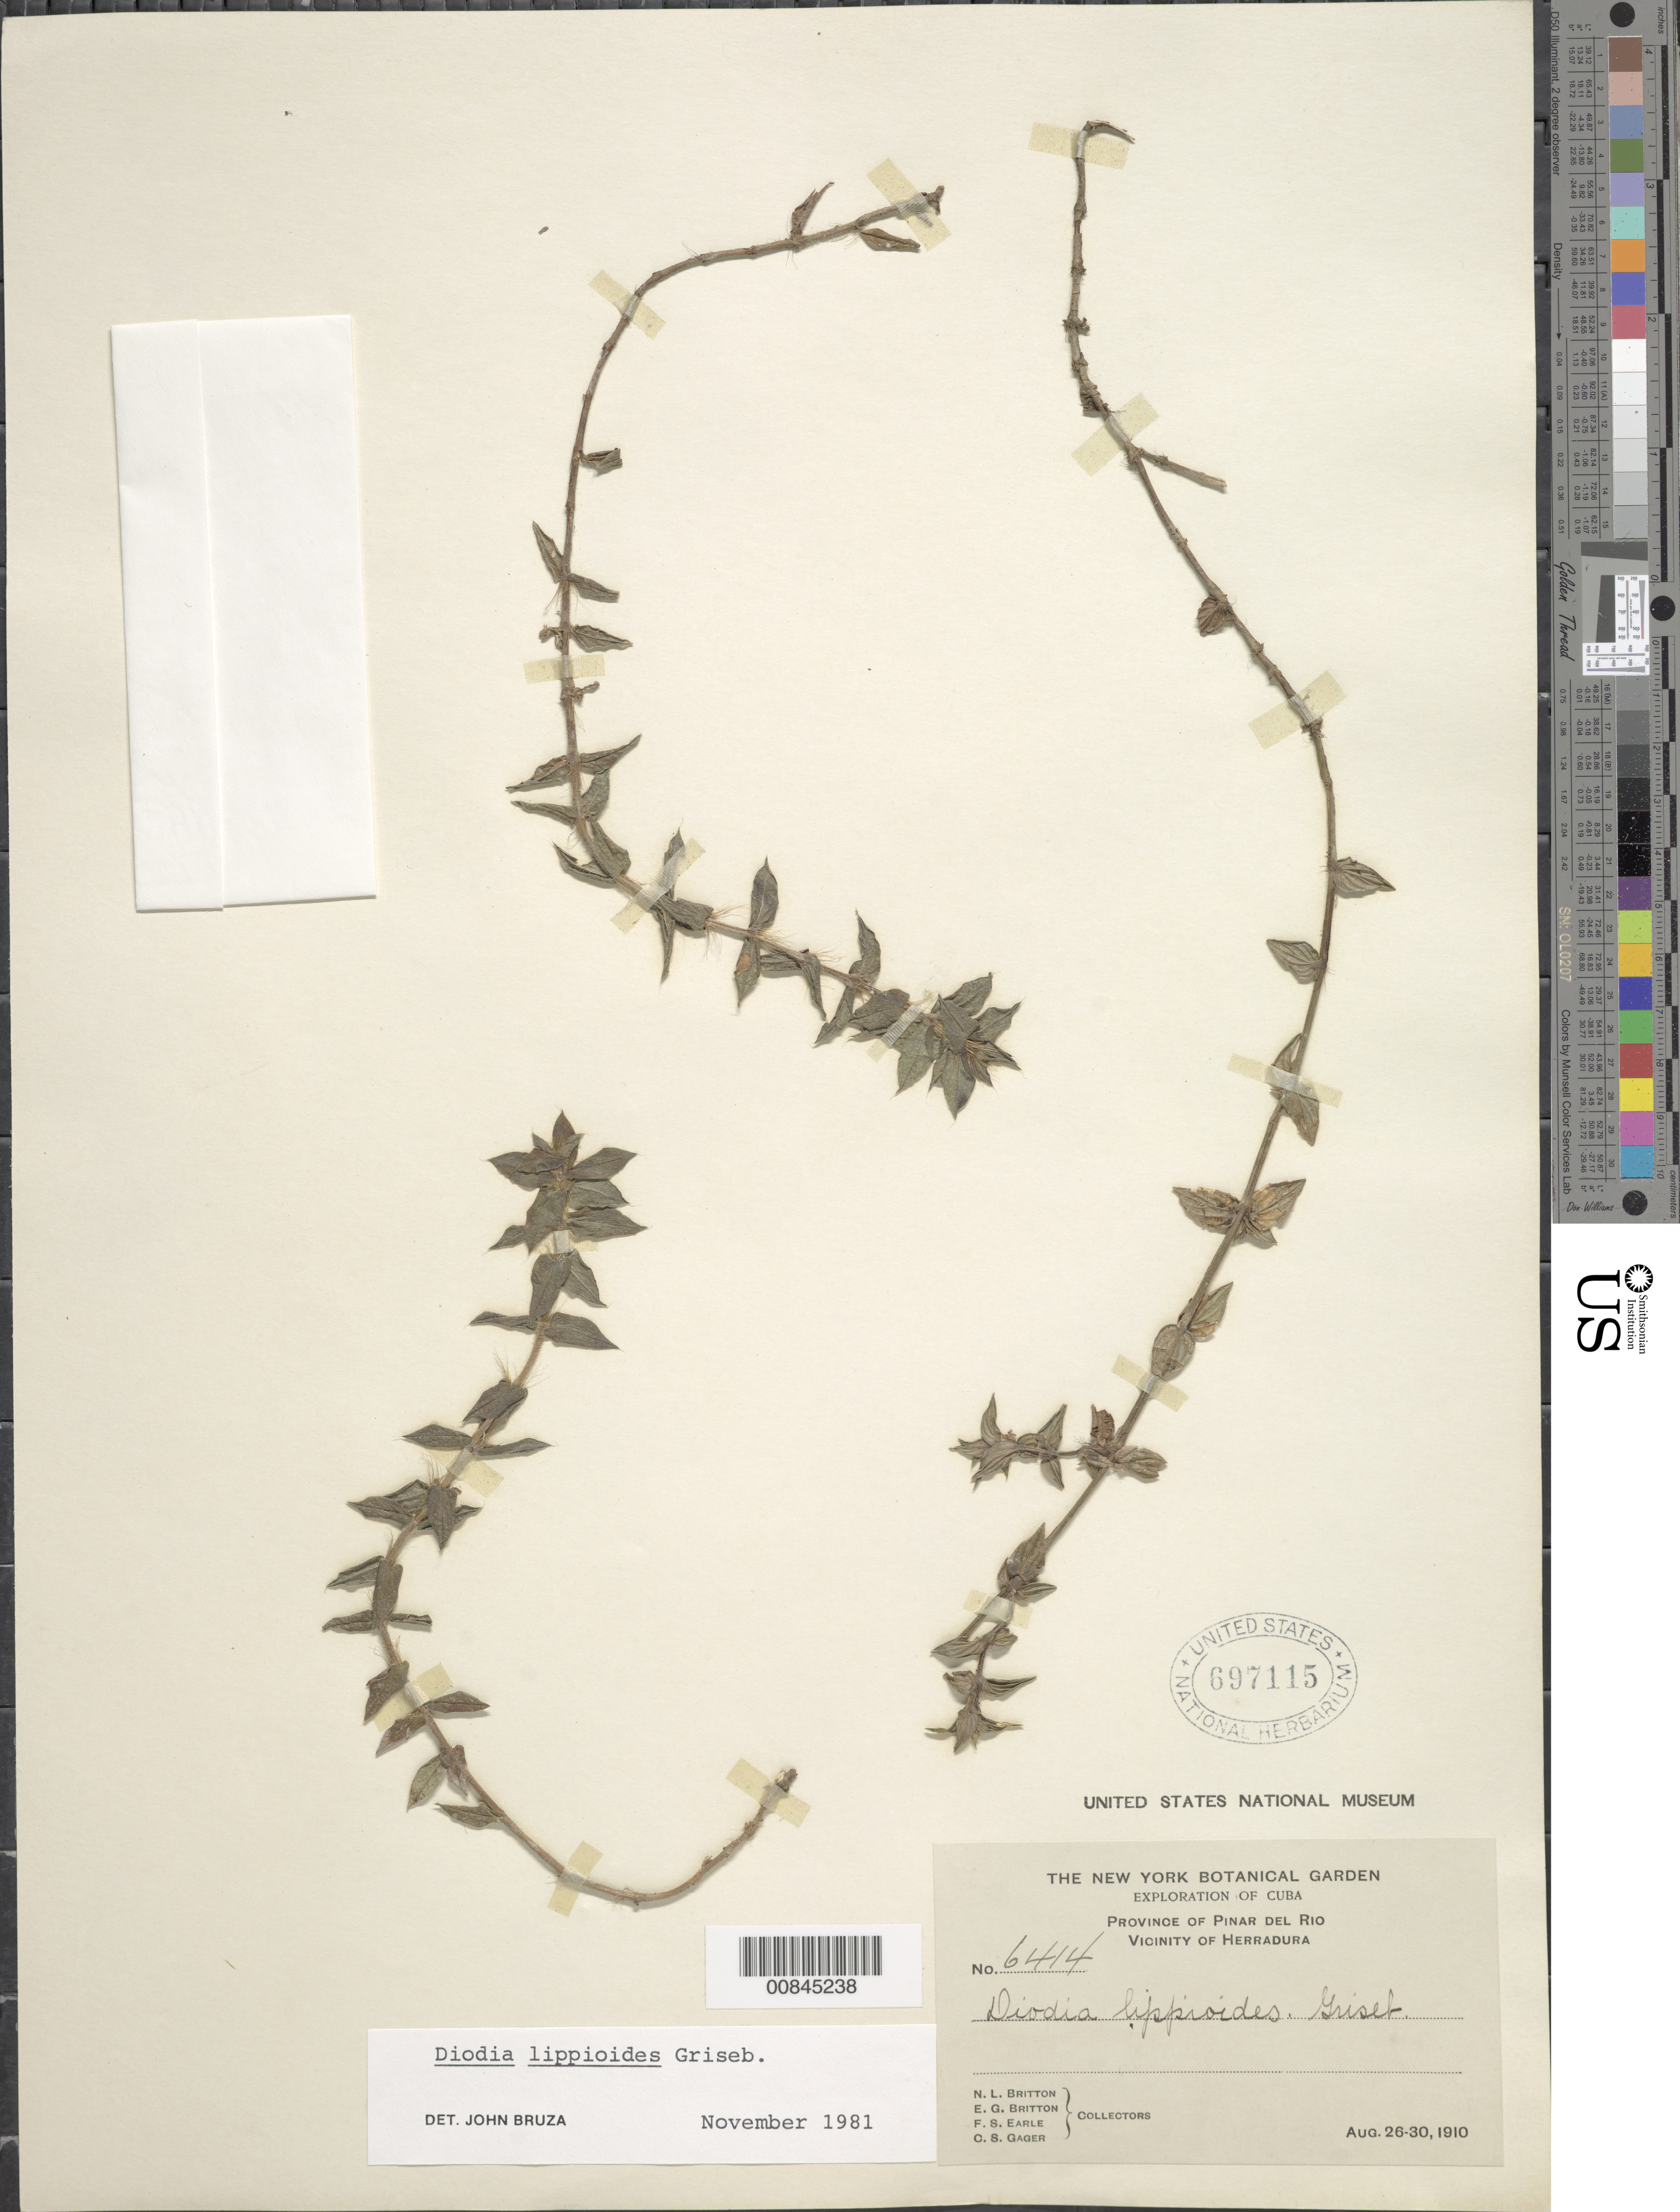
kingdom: Plantae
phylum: Tracheophyta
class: Magnoliopsida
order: Gentianales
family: Rubiaceae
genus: Diodia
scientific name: Diodia lippioides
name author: Griseb.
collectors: N. Britton, E. G. Britton, F. S. Earle & C. Gager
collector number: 6414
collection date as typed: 26 Aug 1910 to 30 Aug 1910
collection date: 1910-08-26/1910-08-30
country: Cuba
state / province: Pinar del Río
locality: Vicinity of Herradura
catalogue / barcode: US 697115